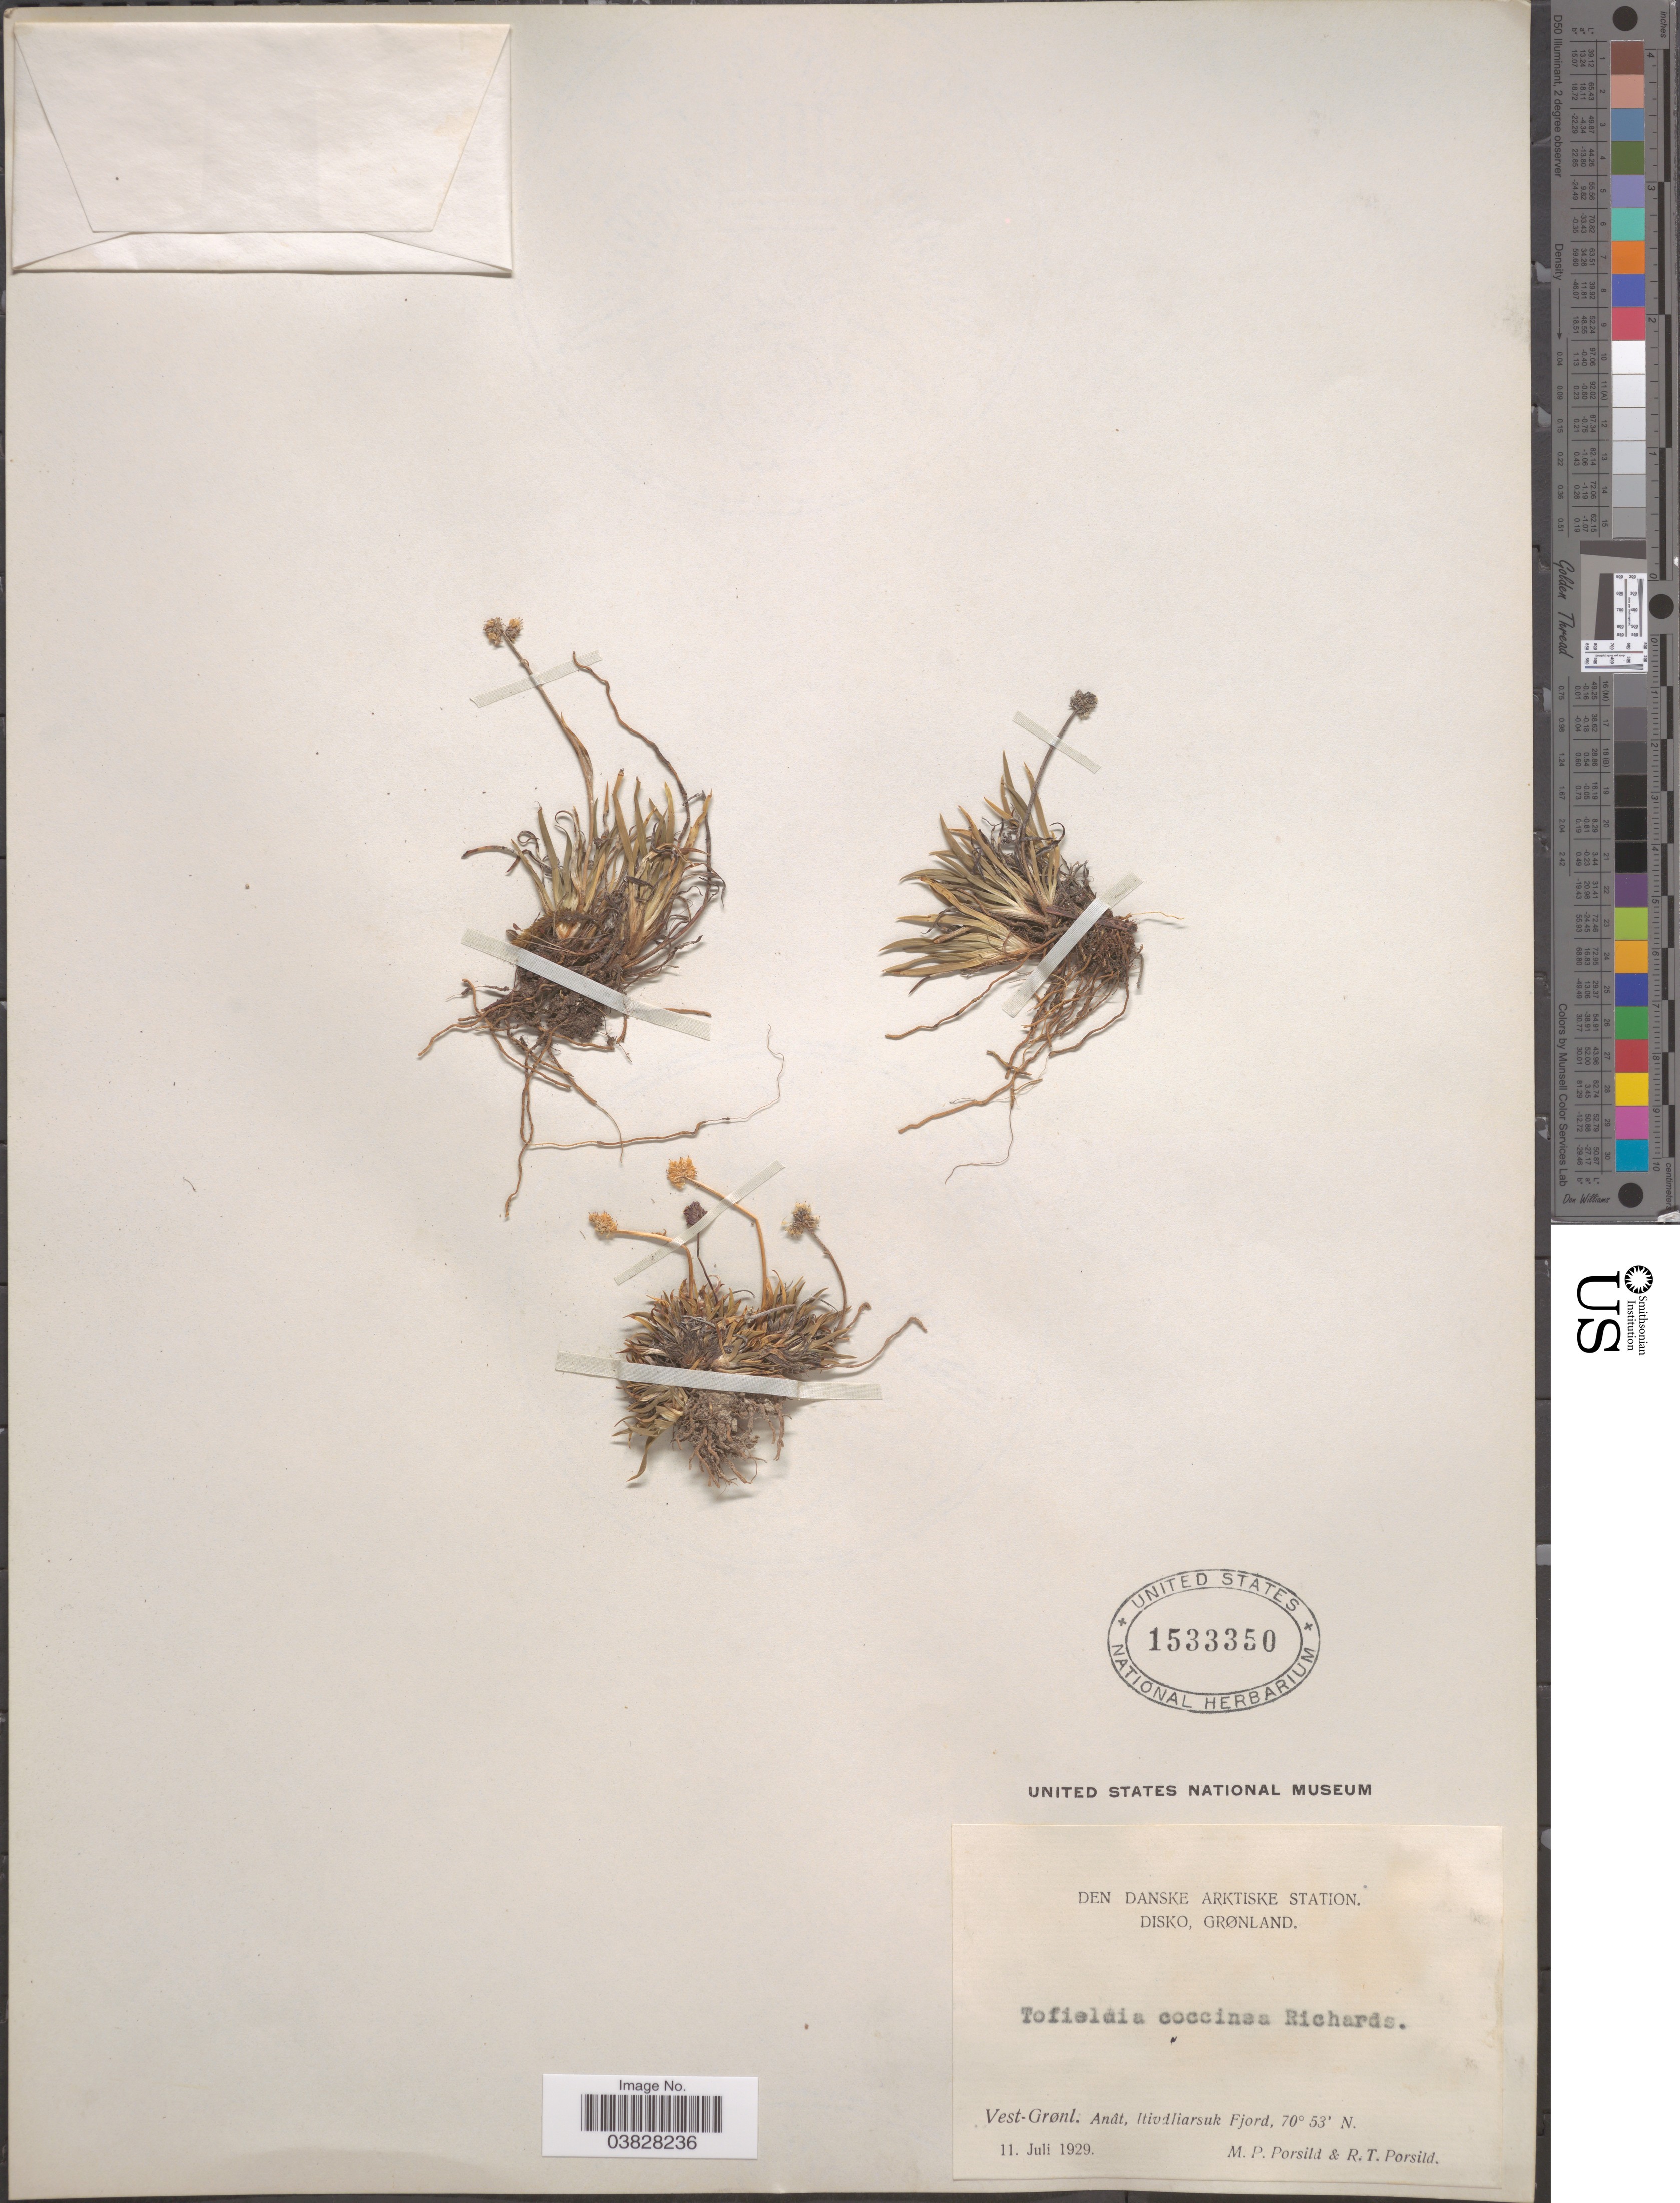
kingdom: Plantae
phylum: Tracheophyta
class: Liliopsida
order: Alismatales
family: Tofieldiaceae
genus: Tofieldia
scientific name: Tofieldia coccinea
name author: Richardson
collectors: M. P. Porsild & R. T. Porsild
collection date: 1929-07-11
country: Greenland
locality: Den Danske Arktiske Station. Disko, Grønland. Vest-Grønl. Anât, Itivdliarsuk Fjord.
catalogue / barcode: US 1533350